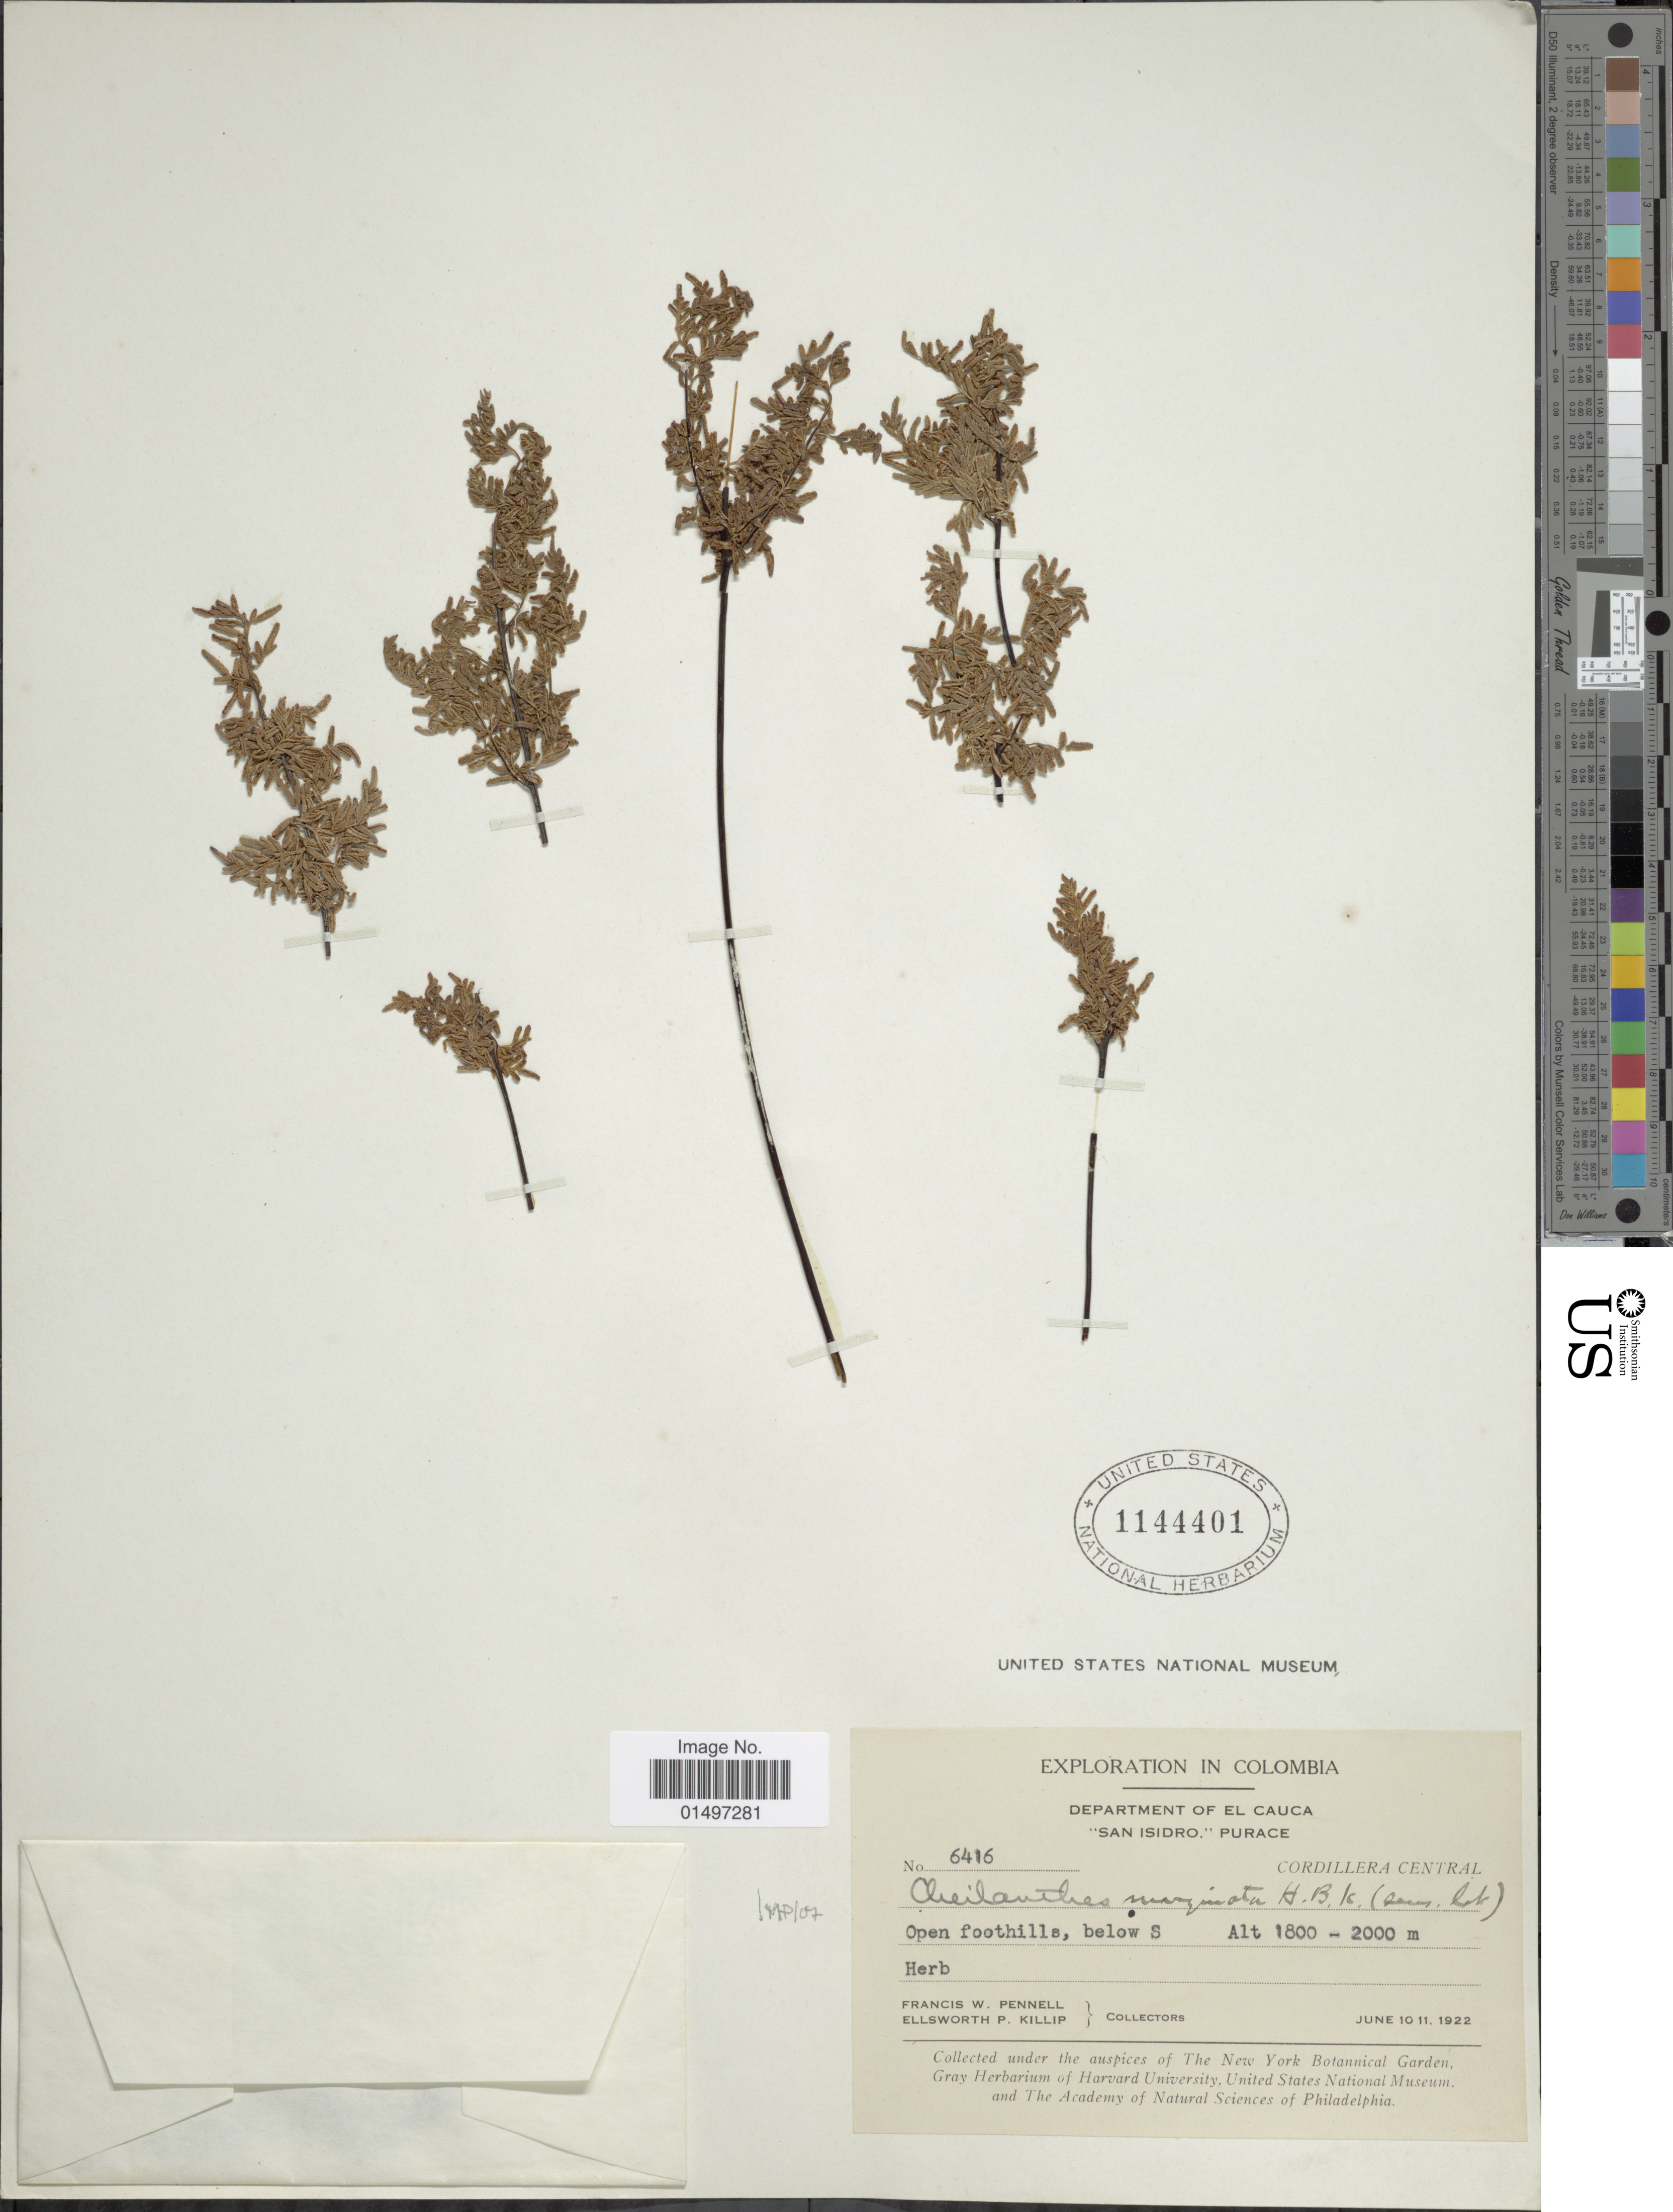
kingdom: Plantae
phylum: Tracheophyta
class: Polypodiopsida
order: Polypodiales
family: Pteridaceae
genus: Gaga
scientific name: Gaga hirsuta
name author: (Link) Fay W. Li & Windham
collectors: F. W. Pennell & E. P. Killip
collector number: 6416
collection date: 1922-06-10/1922-06-11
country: Colombia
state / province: Cauca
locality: Department of El Cauca. 'San Isidro,' Purace. Cordillera Central. Open foothills, below S.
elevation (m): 1800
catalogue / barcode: US 1144401